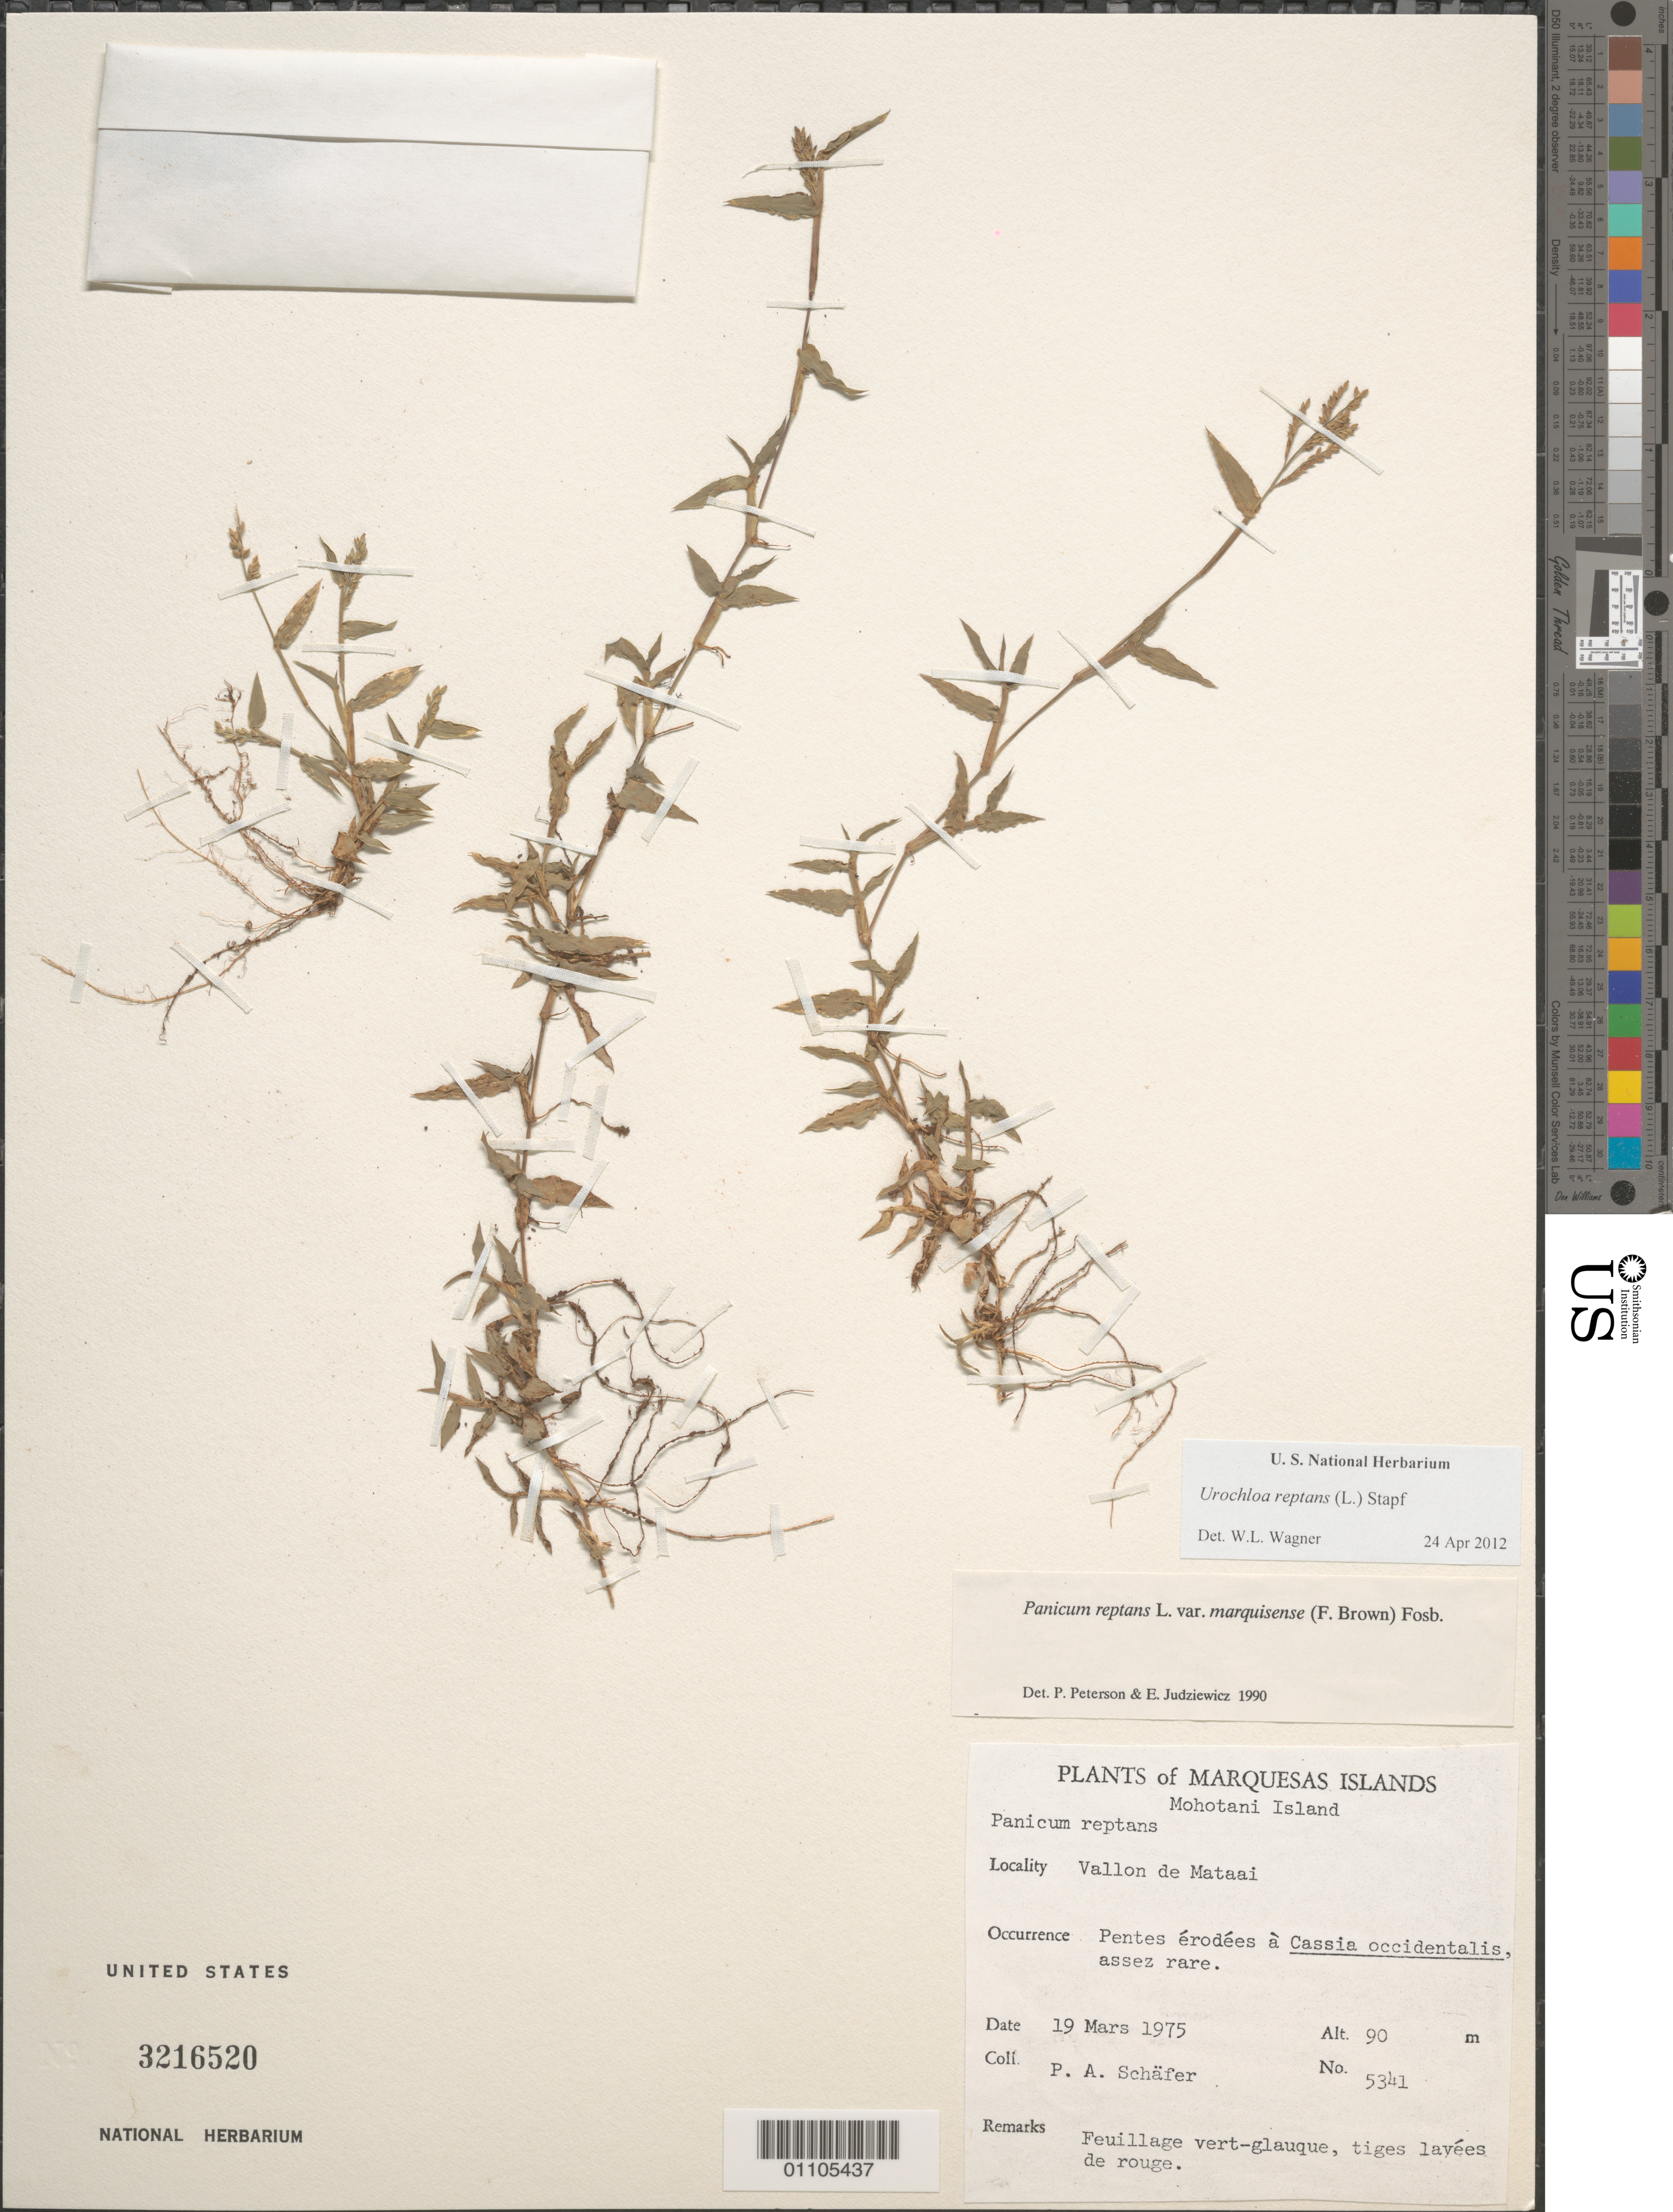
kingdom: Plantae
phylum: Tracheophyta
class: Liliopsida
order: Poales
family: Poaceae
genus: Urochloa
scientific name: Urochloa reptans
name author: (L.) Stapf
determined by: Peterson, P. M.; Judziewicz, E. J.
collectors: P. A. Schäfer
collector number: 5341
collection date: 1975-03-19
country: French Polynesia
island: Mohotani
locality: Vallon de Mataai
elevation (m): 90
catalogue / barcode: US 3216520